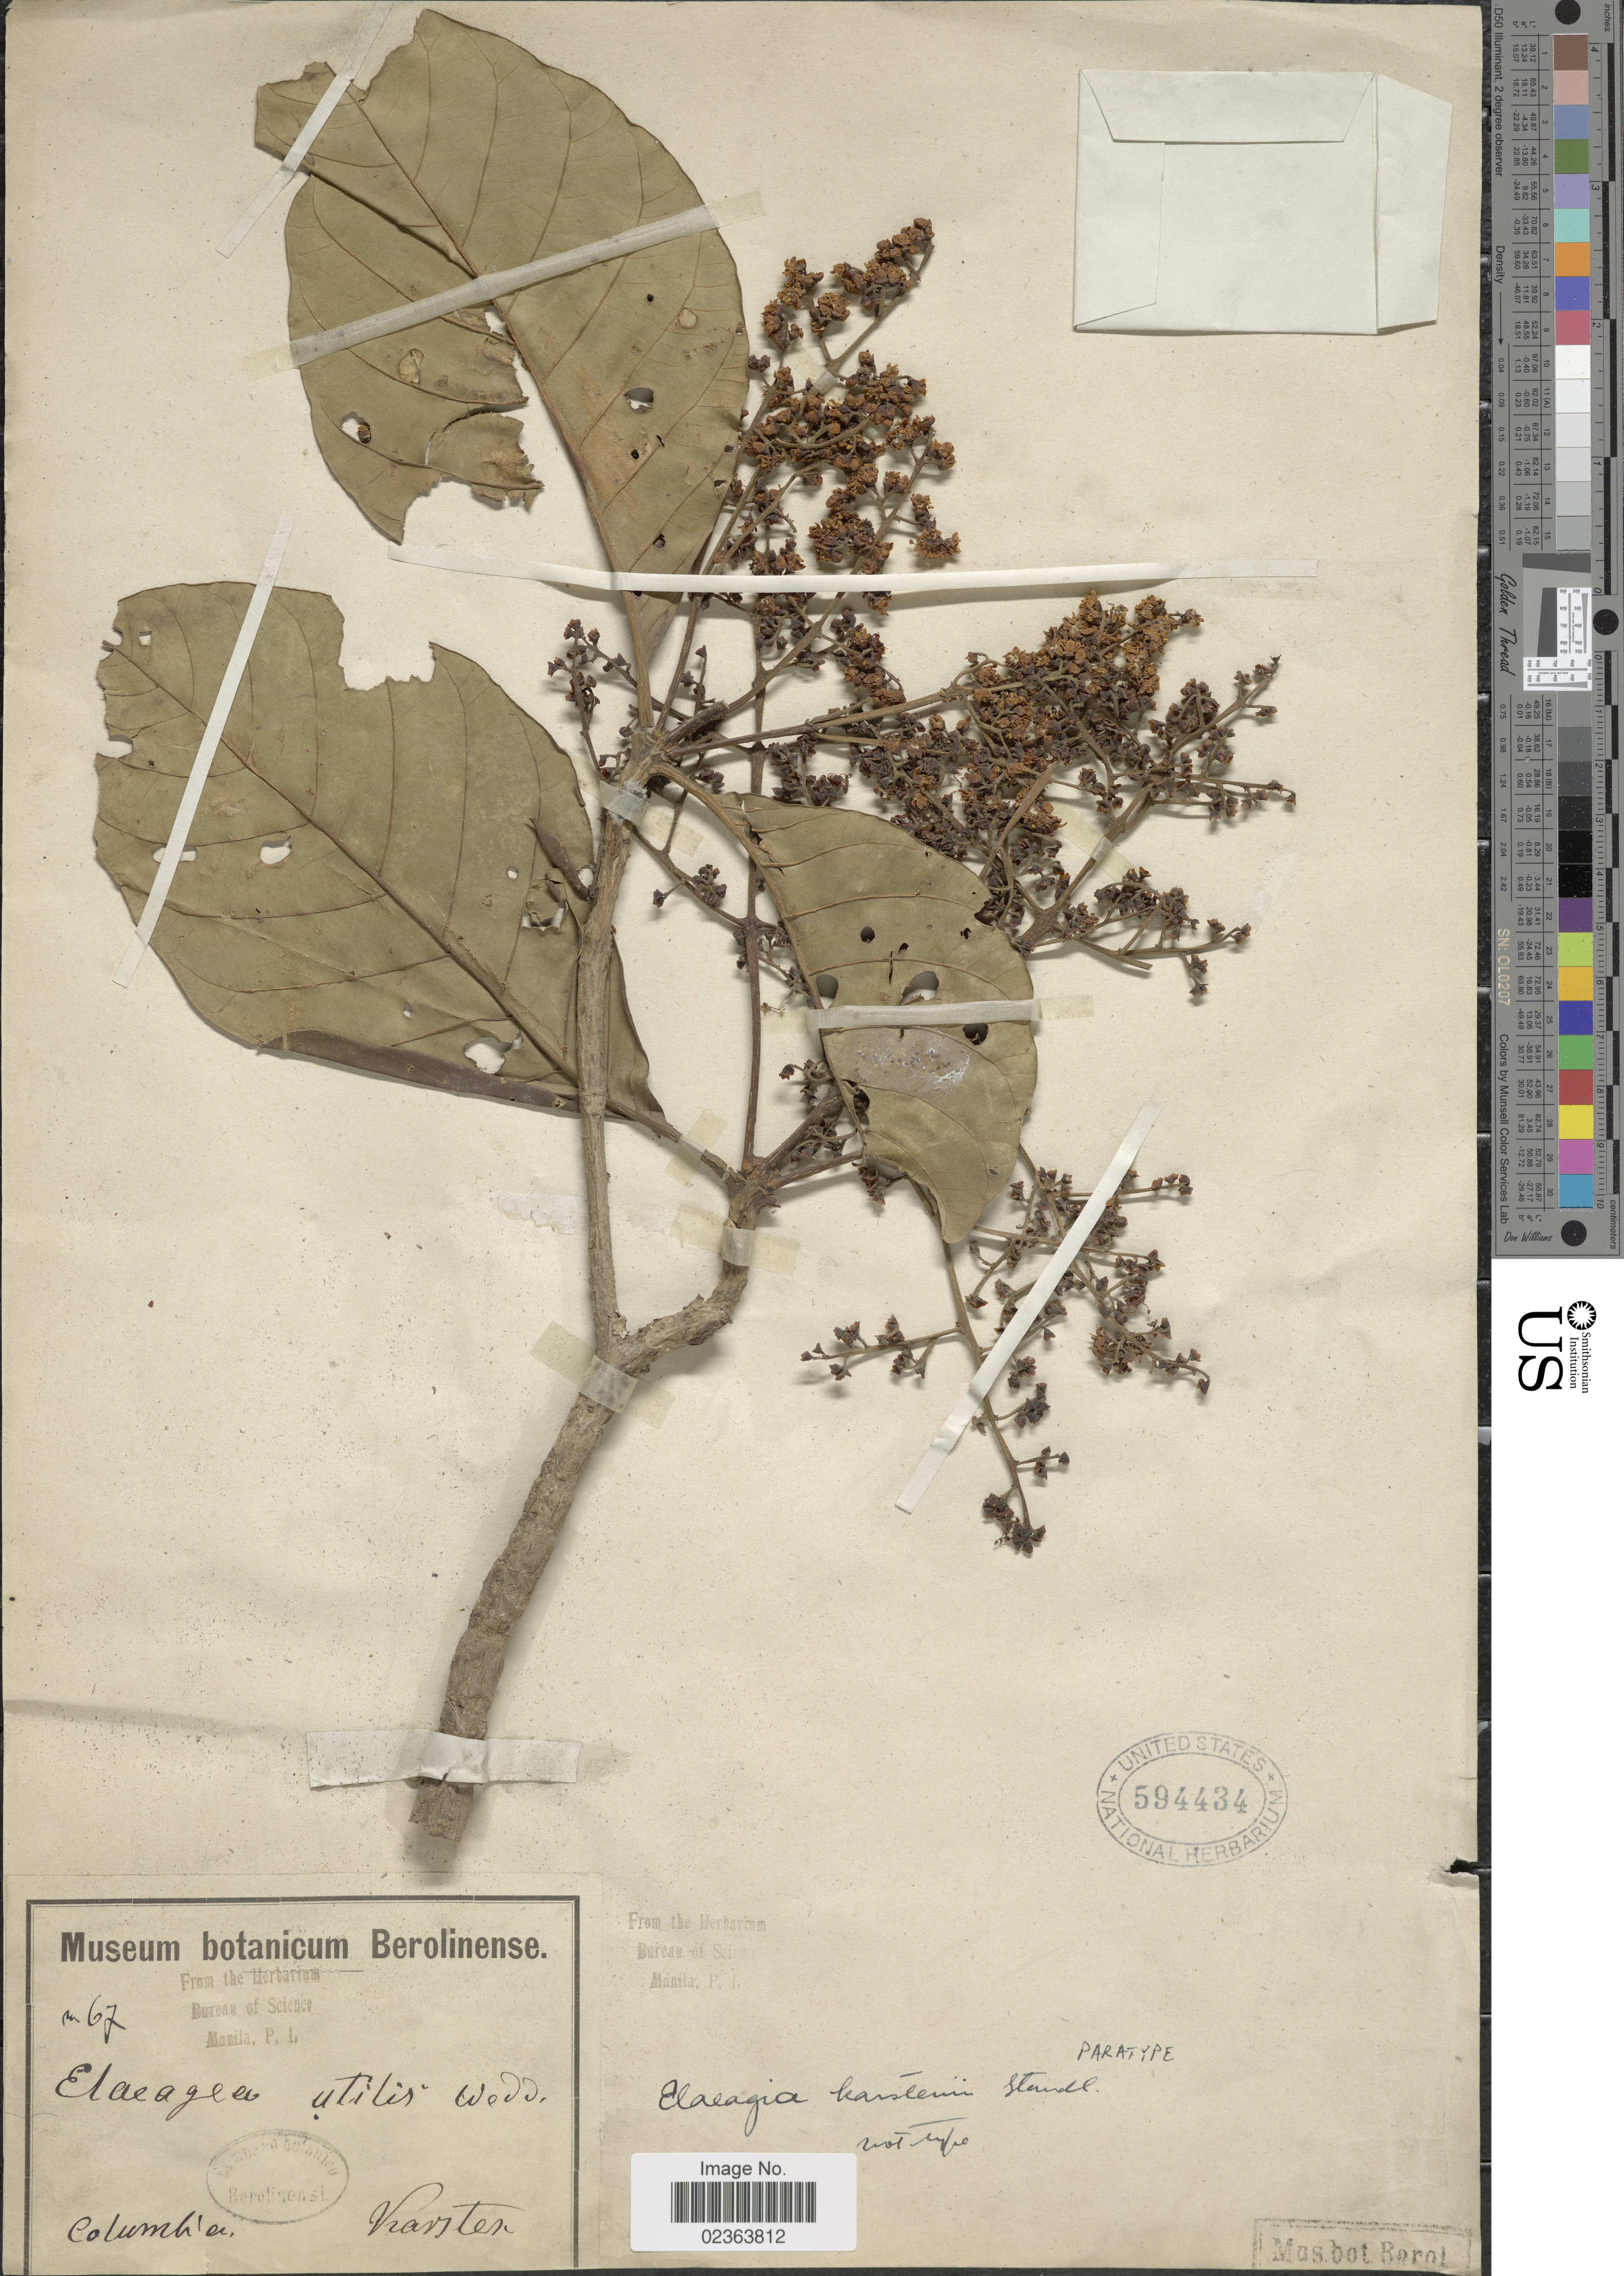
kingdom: Plantae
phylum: Tracheophyta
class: Magnoliopsida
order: Gentianales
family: Rubiaceae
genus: Elaeagia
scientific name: Elaeagia karstenii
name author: Standl.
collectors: -. Karsten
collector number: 67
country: Colombia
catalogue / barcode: US 594434